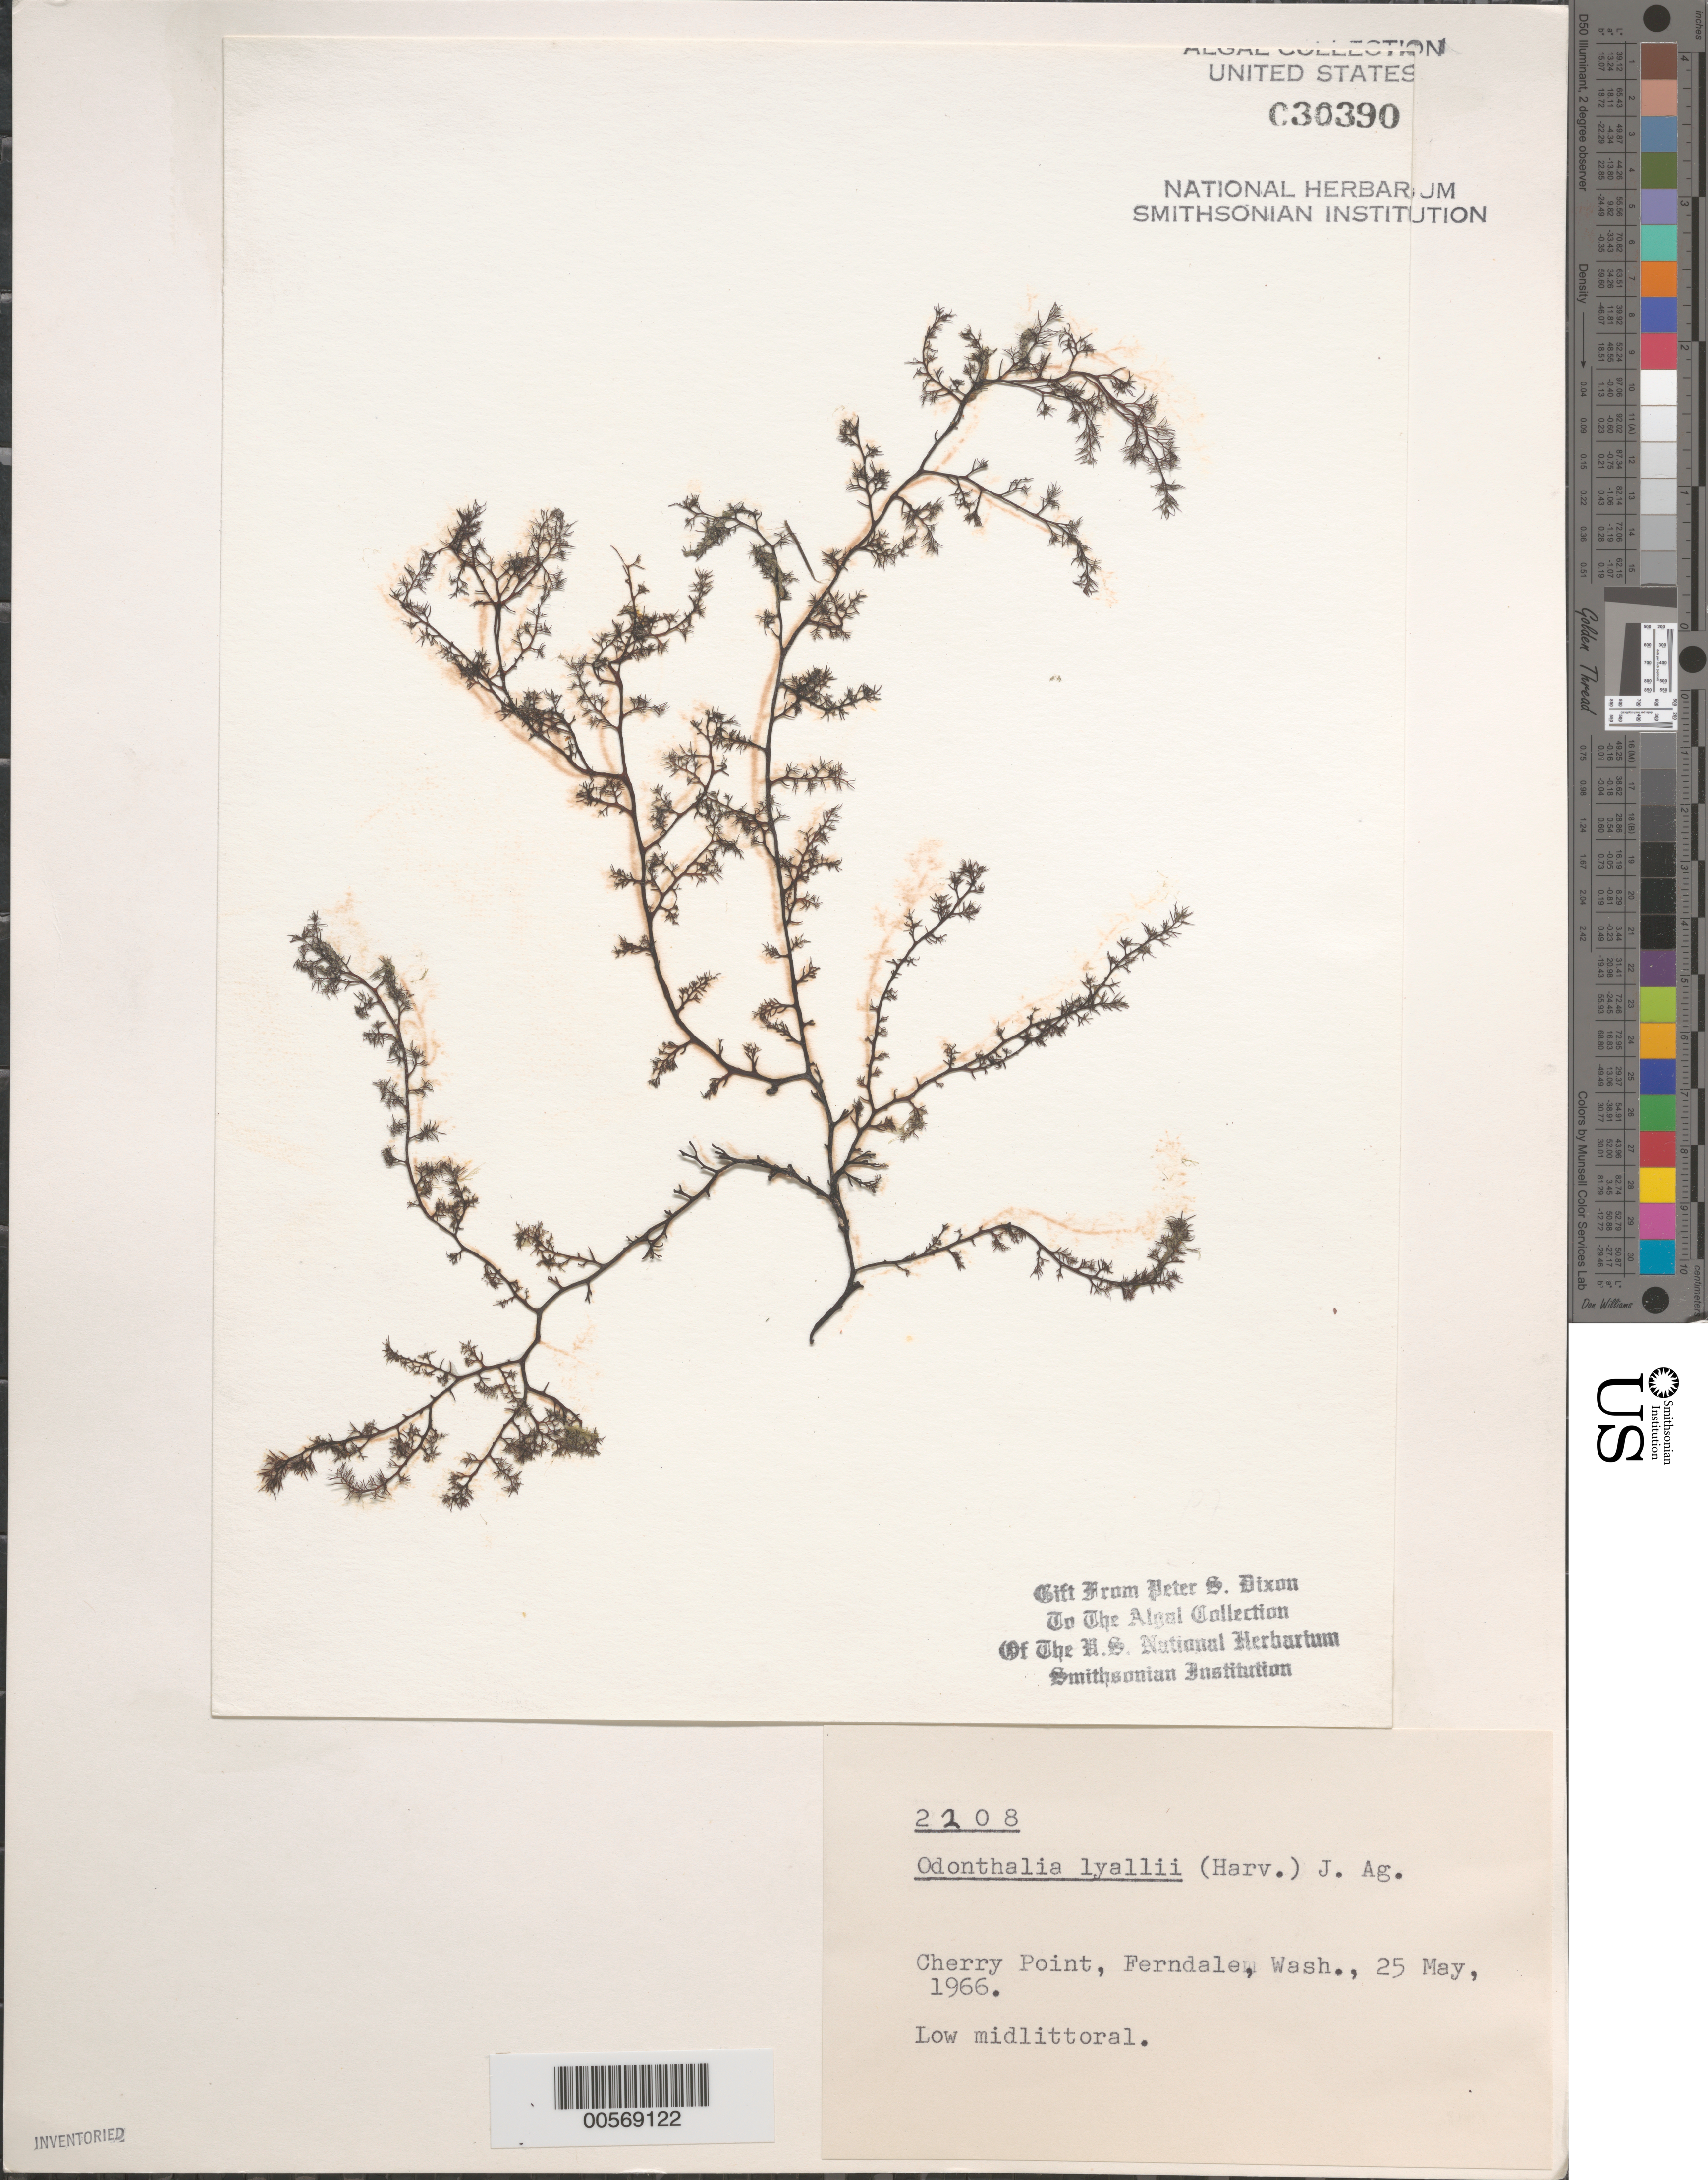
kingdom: Plantae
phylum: Rhodophyta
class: Florideophyceae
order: Ceramiales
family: Rhodomelaceae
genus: Odonthalia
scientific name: Odonthalia lyallii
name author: (Harv.) J. Agardh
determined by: Dixon, P. S.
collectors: P. S. Dixon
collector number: PSD 2208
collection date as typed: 25 May 1966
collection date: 1966-05-25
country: United States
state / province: Washington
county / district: Whatcom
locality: Cherry Point, Ferndale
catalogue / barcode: US 30390